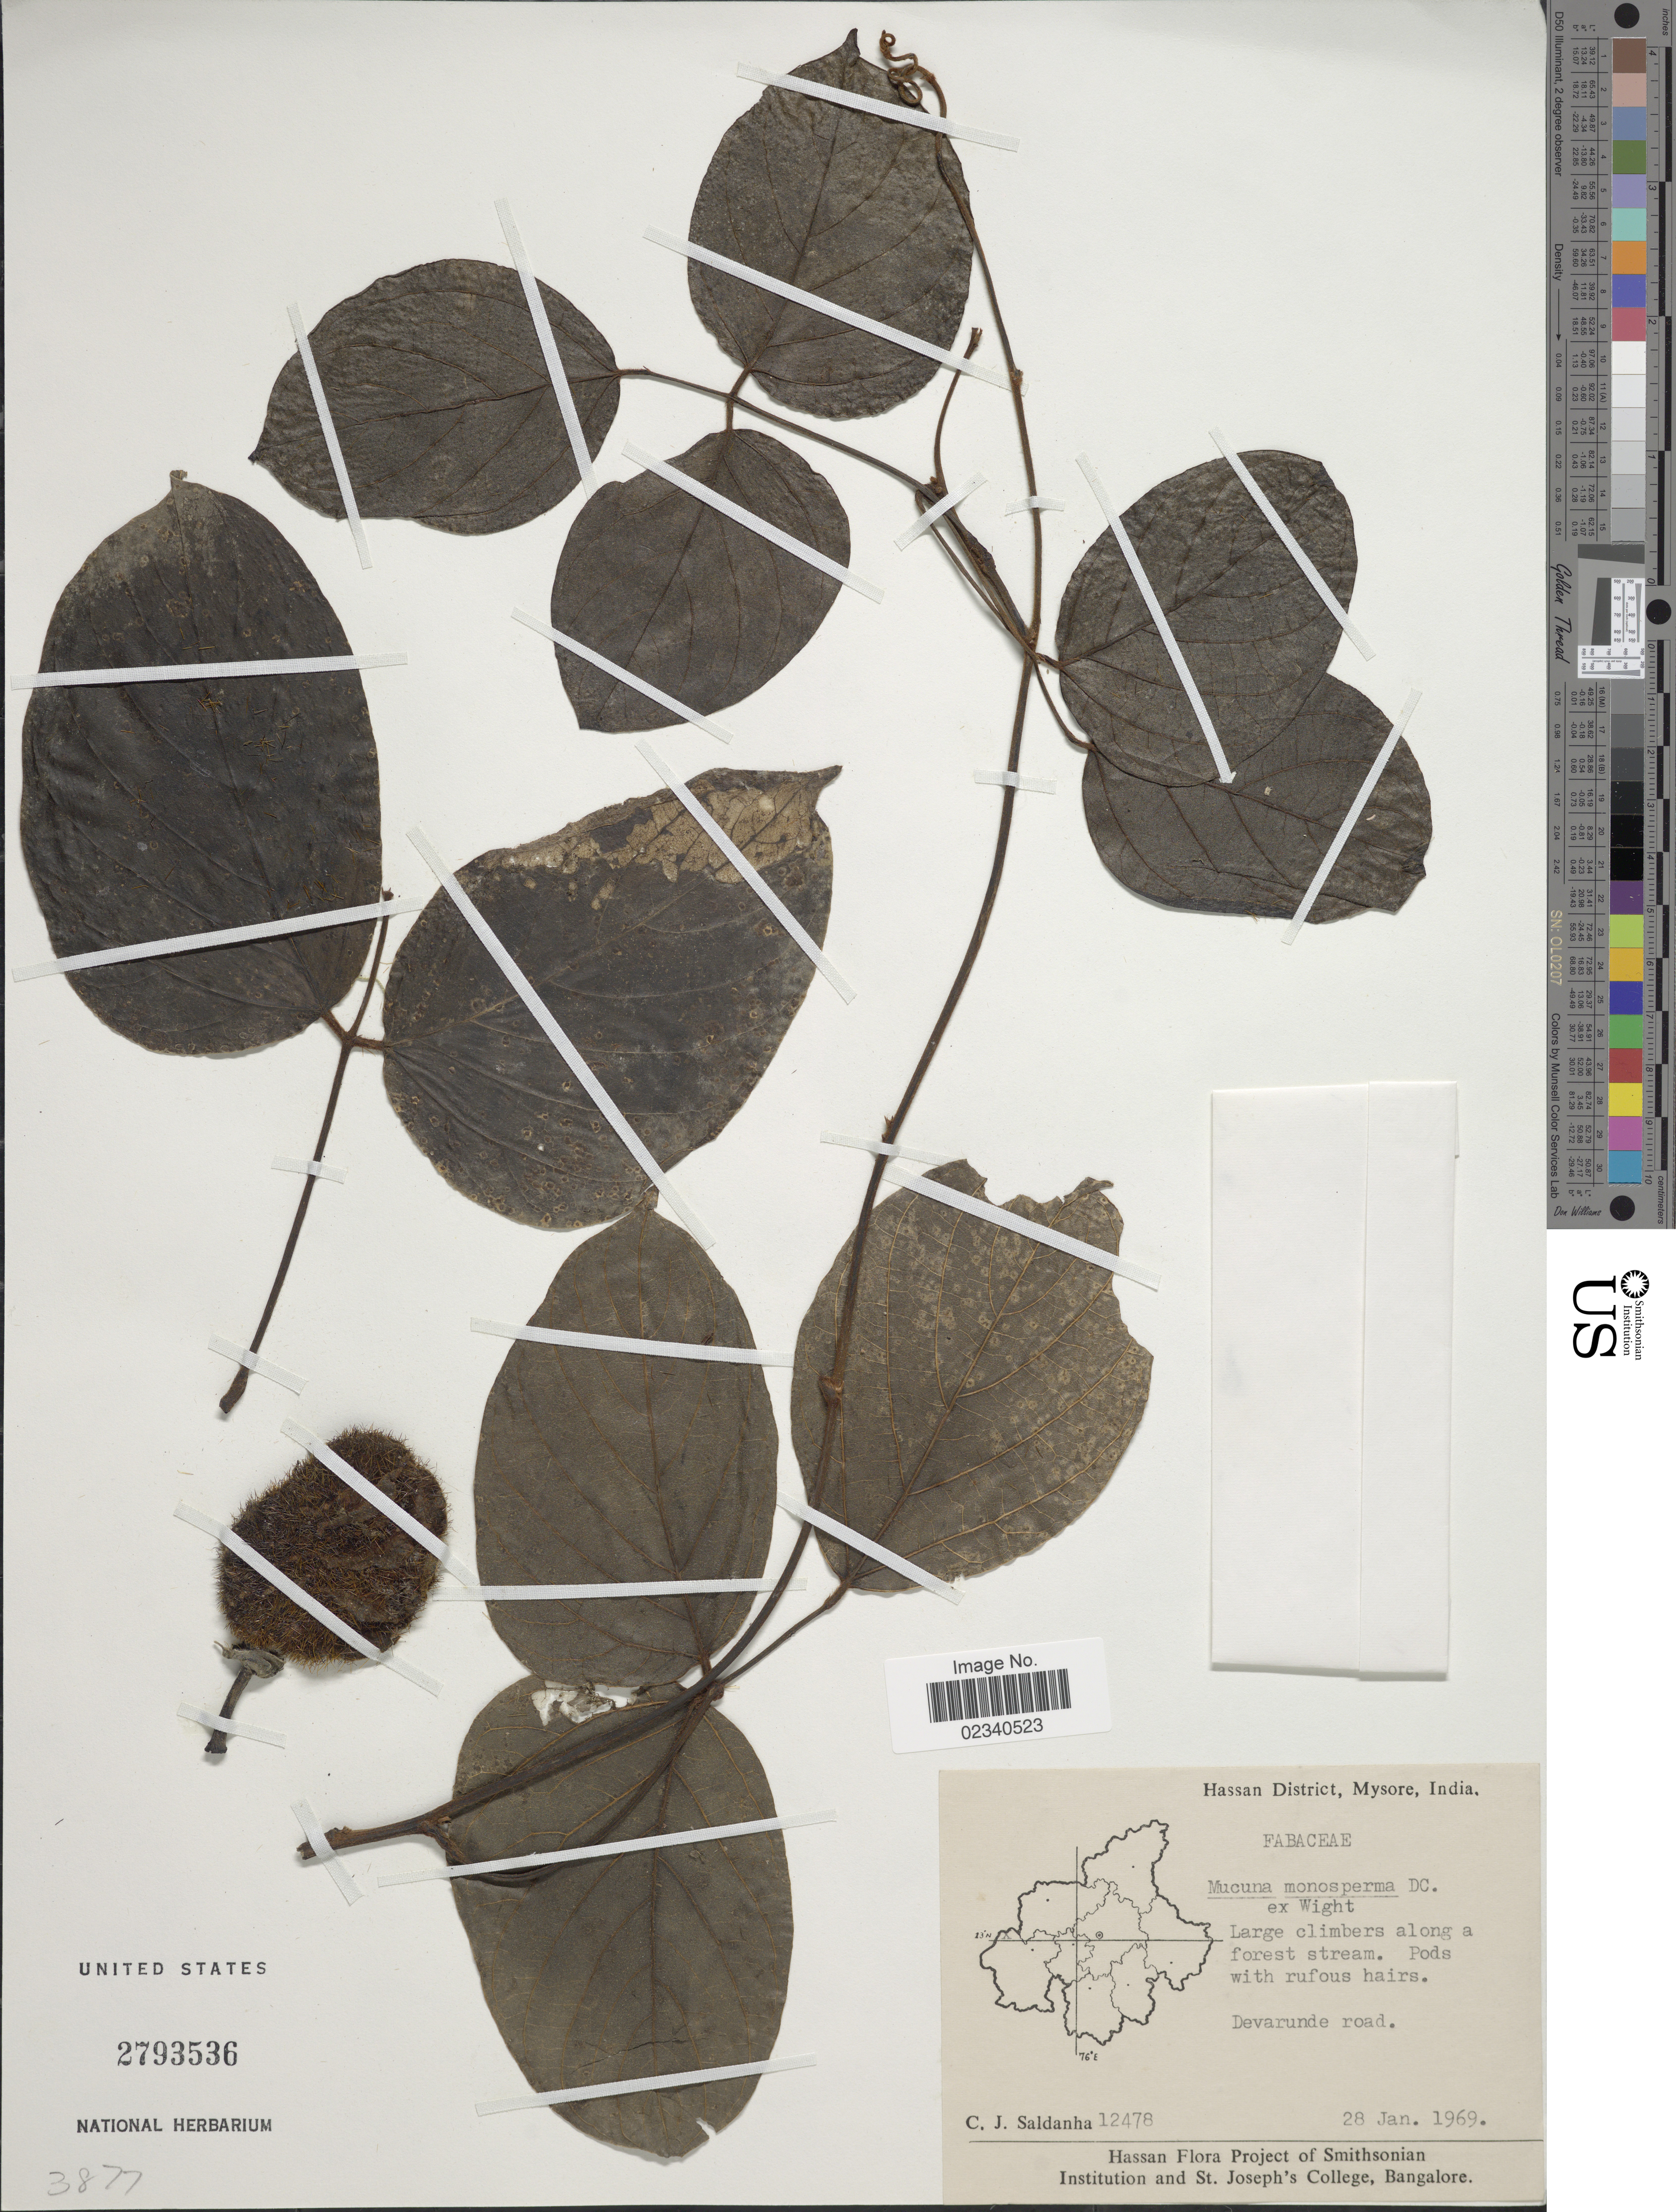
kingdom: Plantae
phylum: Tracheophyta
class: Magnoliopsida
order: Fabales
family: Fabaceae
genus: Mucuna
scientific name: Mucuna monosperma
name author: Wight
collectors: C. J. Saldanha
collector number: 12478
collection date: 1969-01-28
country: India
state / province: Karnataka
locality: Hassan District, Mysore. Devarunde road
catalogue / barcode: US 2793536